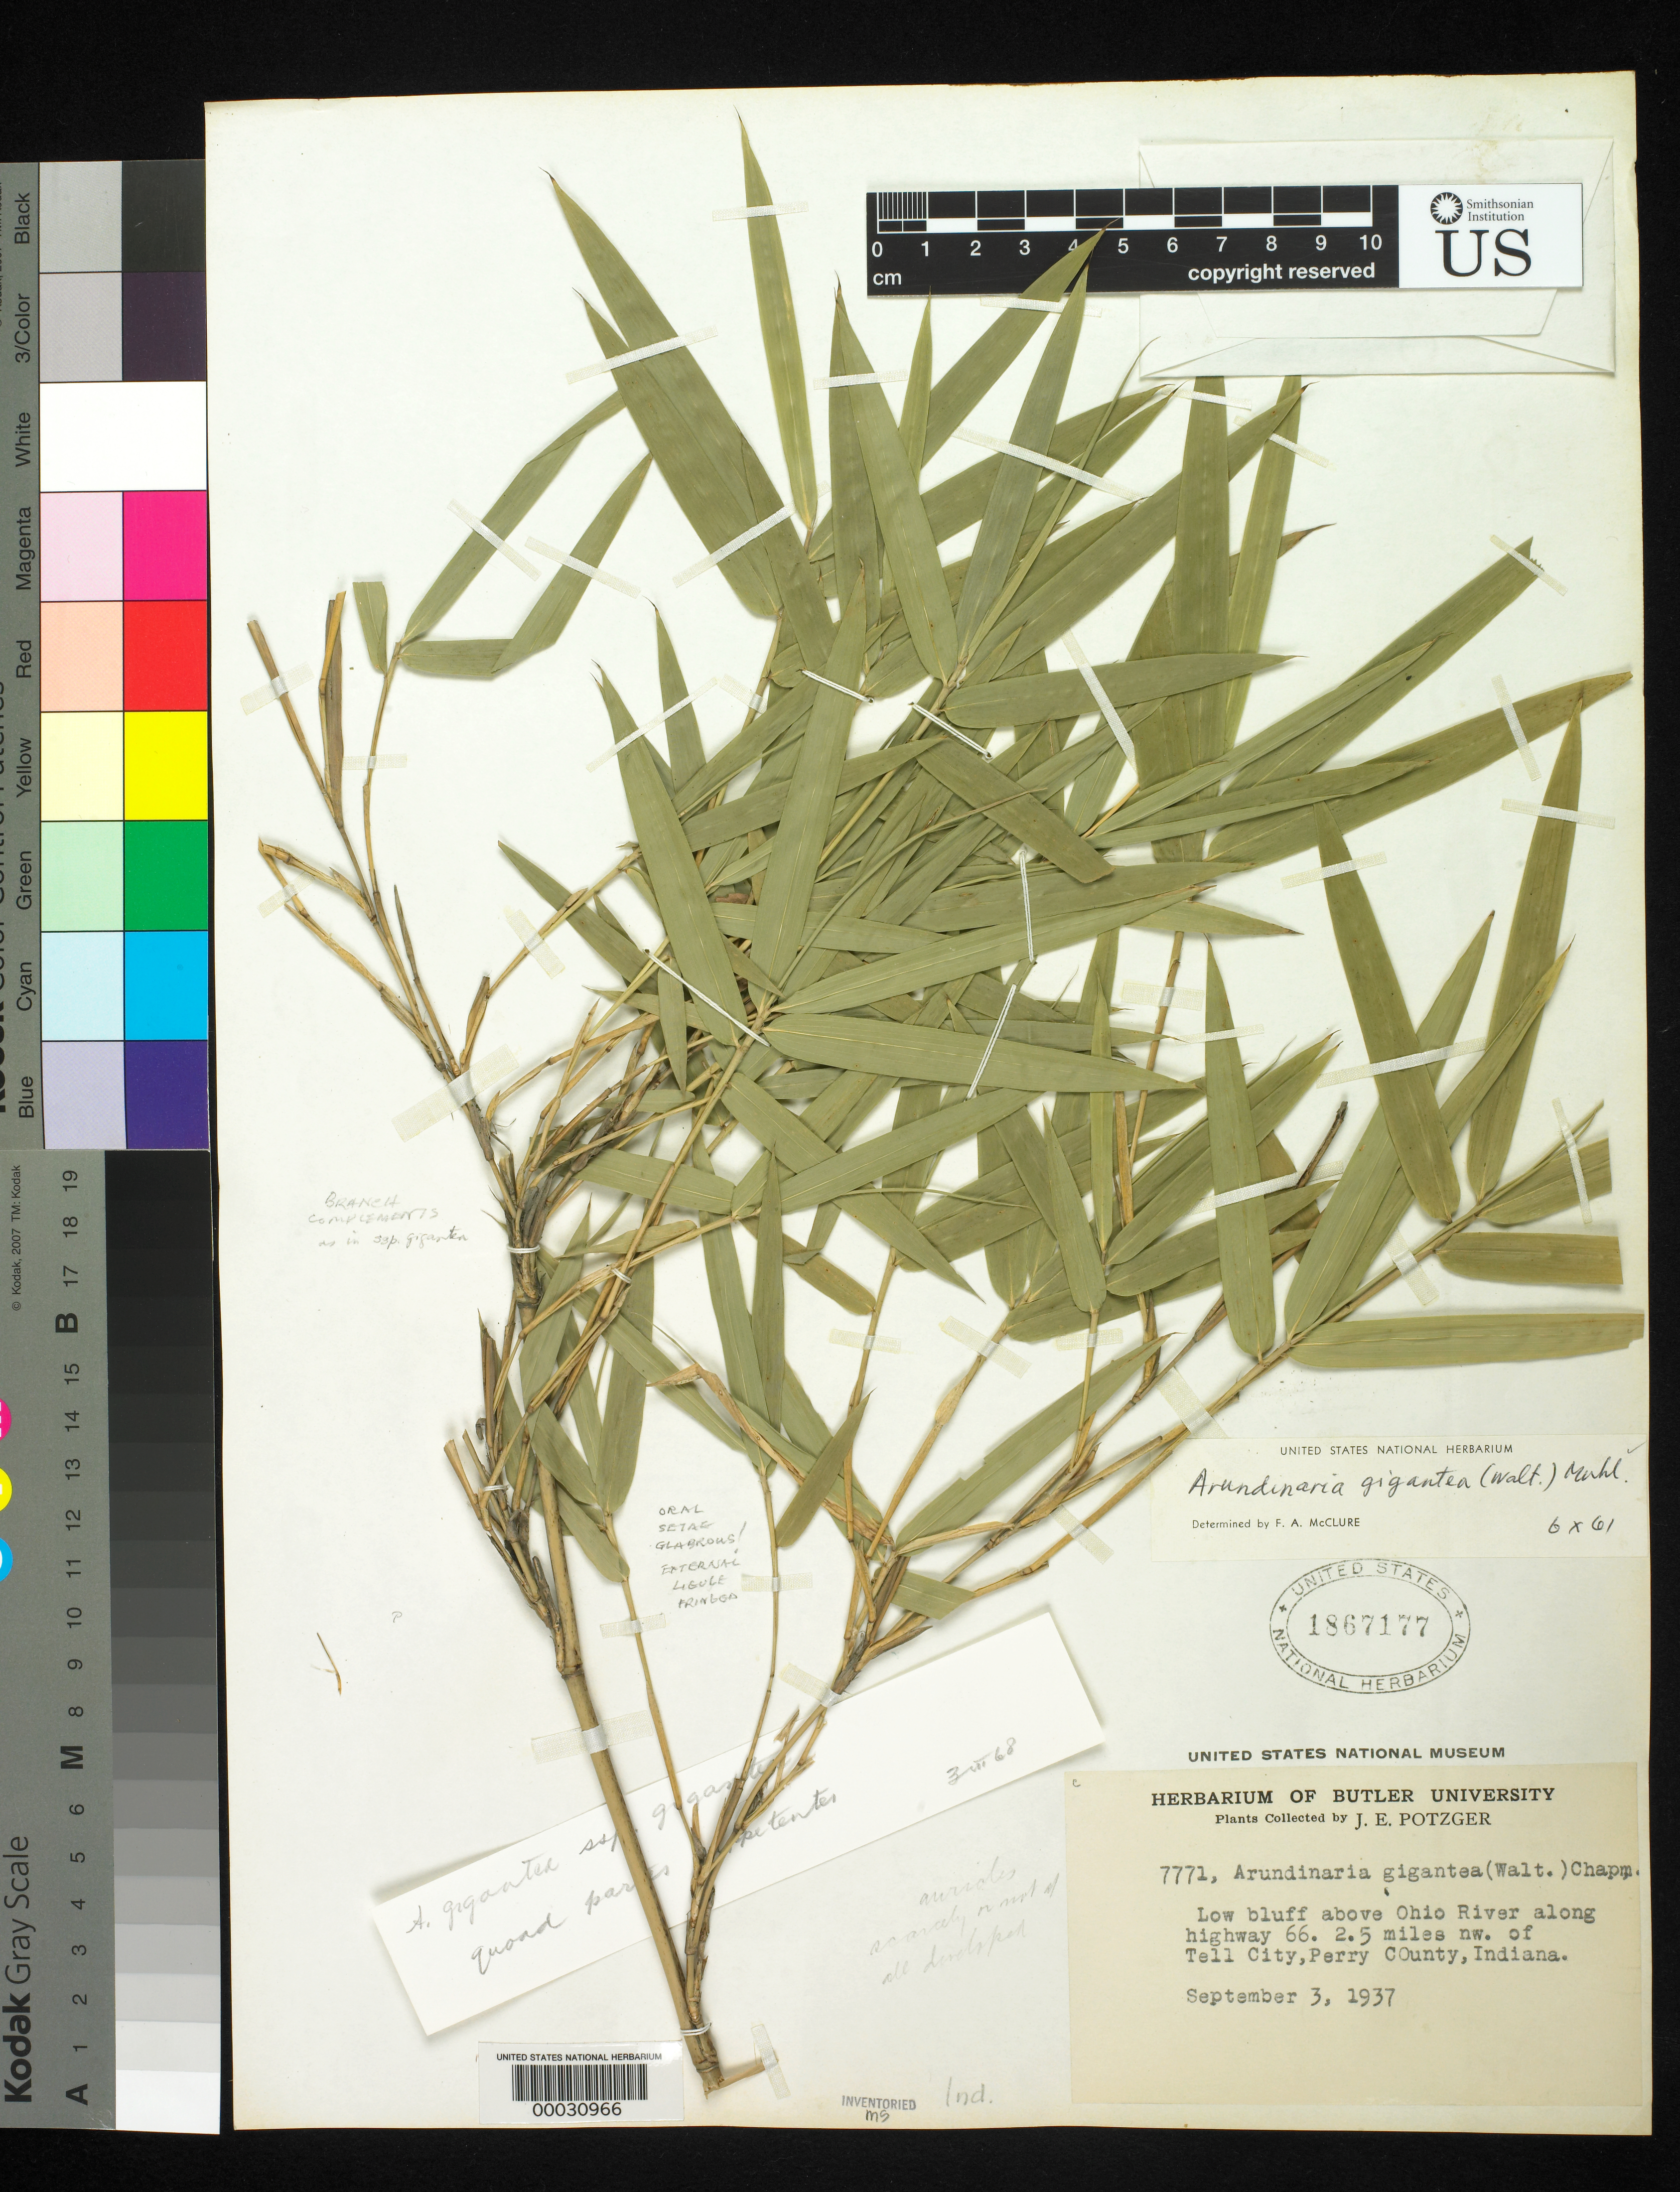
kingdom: Plantae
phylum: Tracheophyta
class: Liliopsida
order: Poales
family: Poaceae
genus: Arundinaria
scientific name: Arundinaria gigantea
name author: (Walter) Muhl.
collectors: J. Potzger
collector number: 7771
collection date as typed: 03 Sep 1937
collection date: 1937-09-03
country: United States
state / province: Indiana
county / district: Perry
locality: Tell city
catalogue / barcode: US 1867177